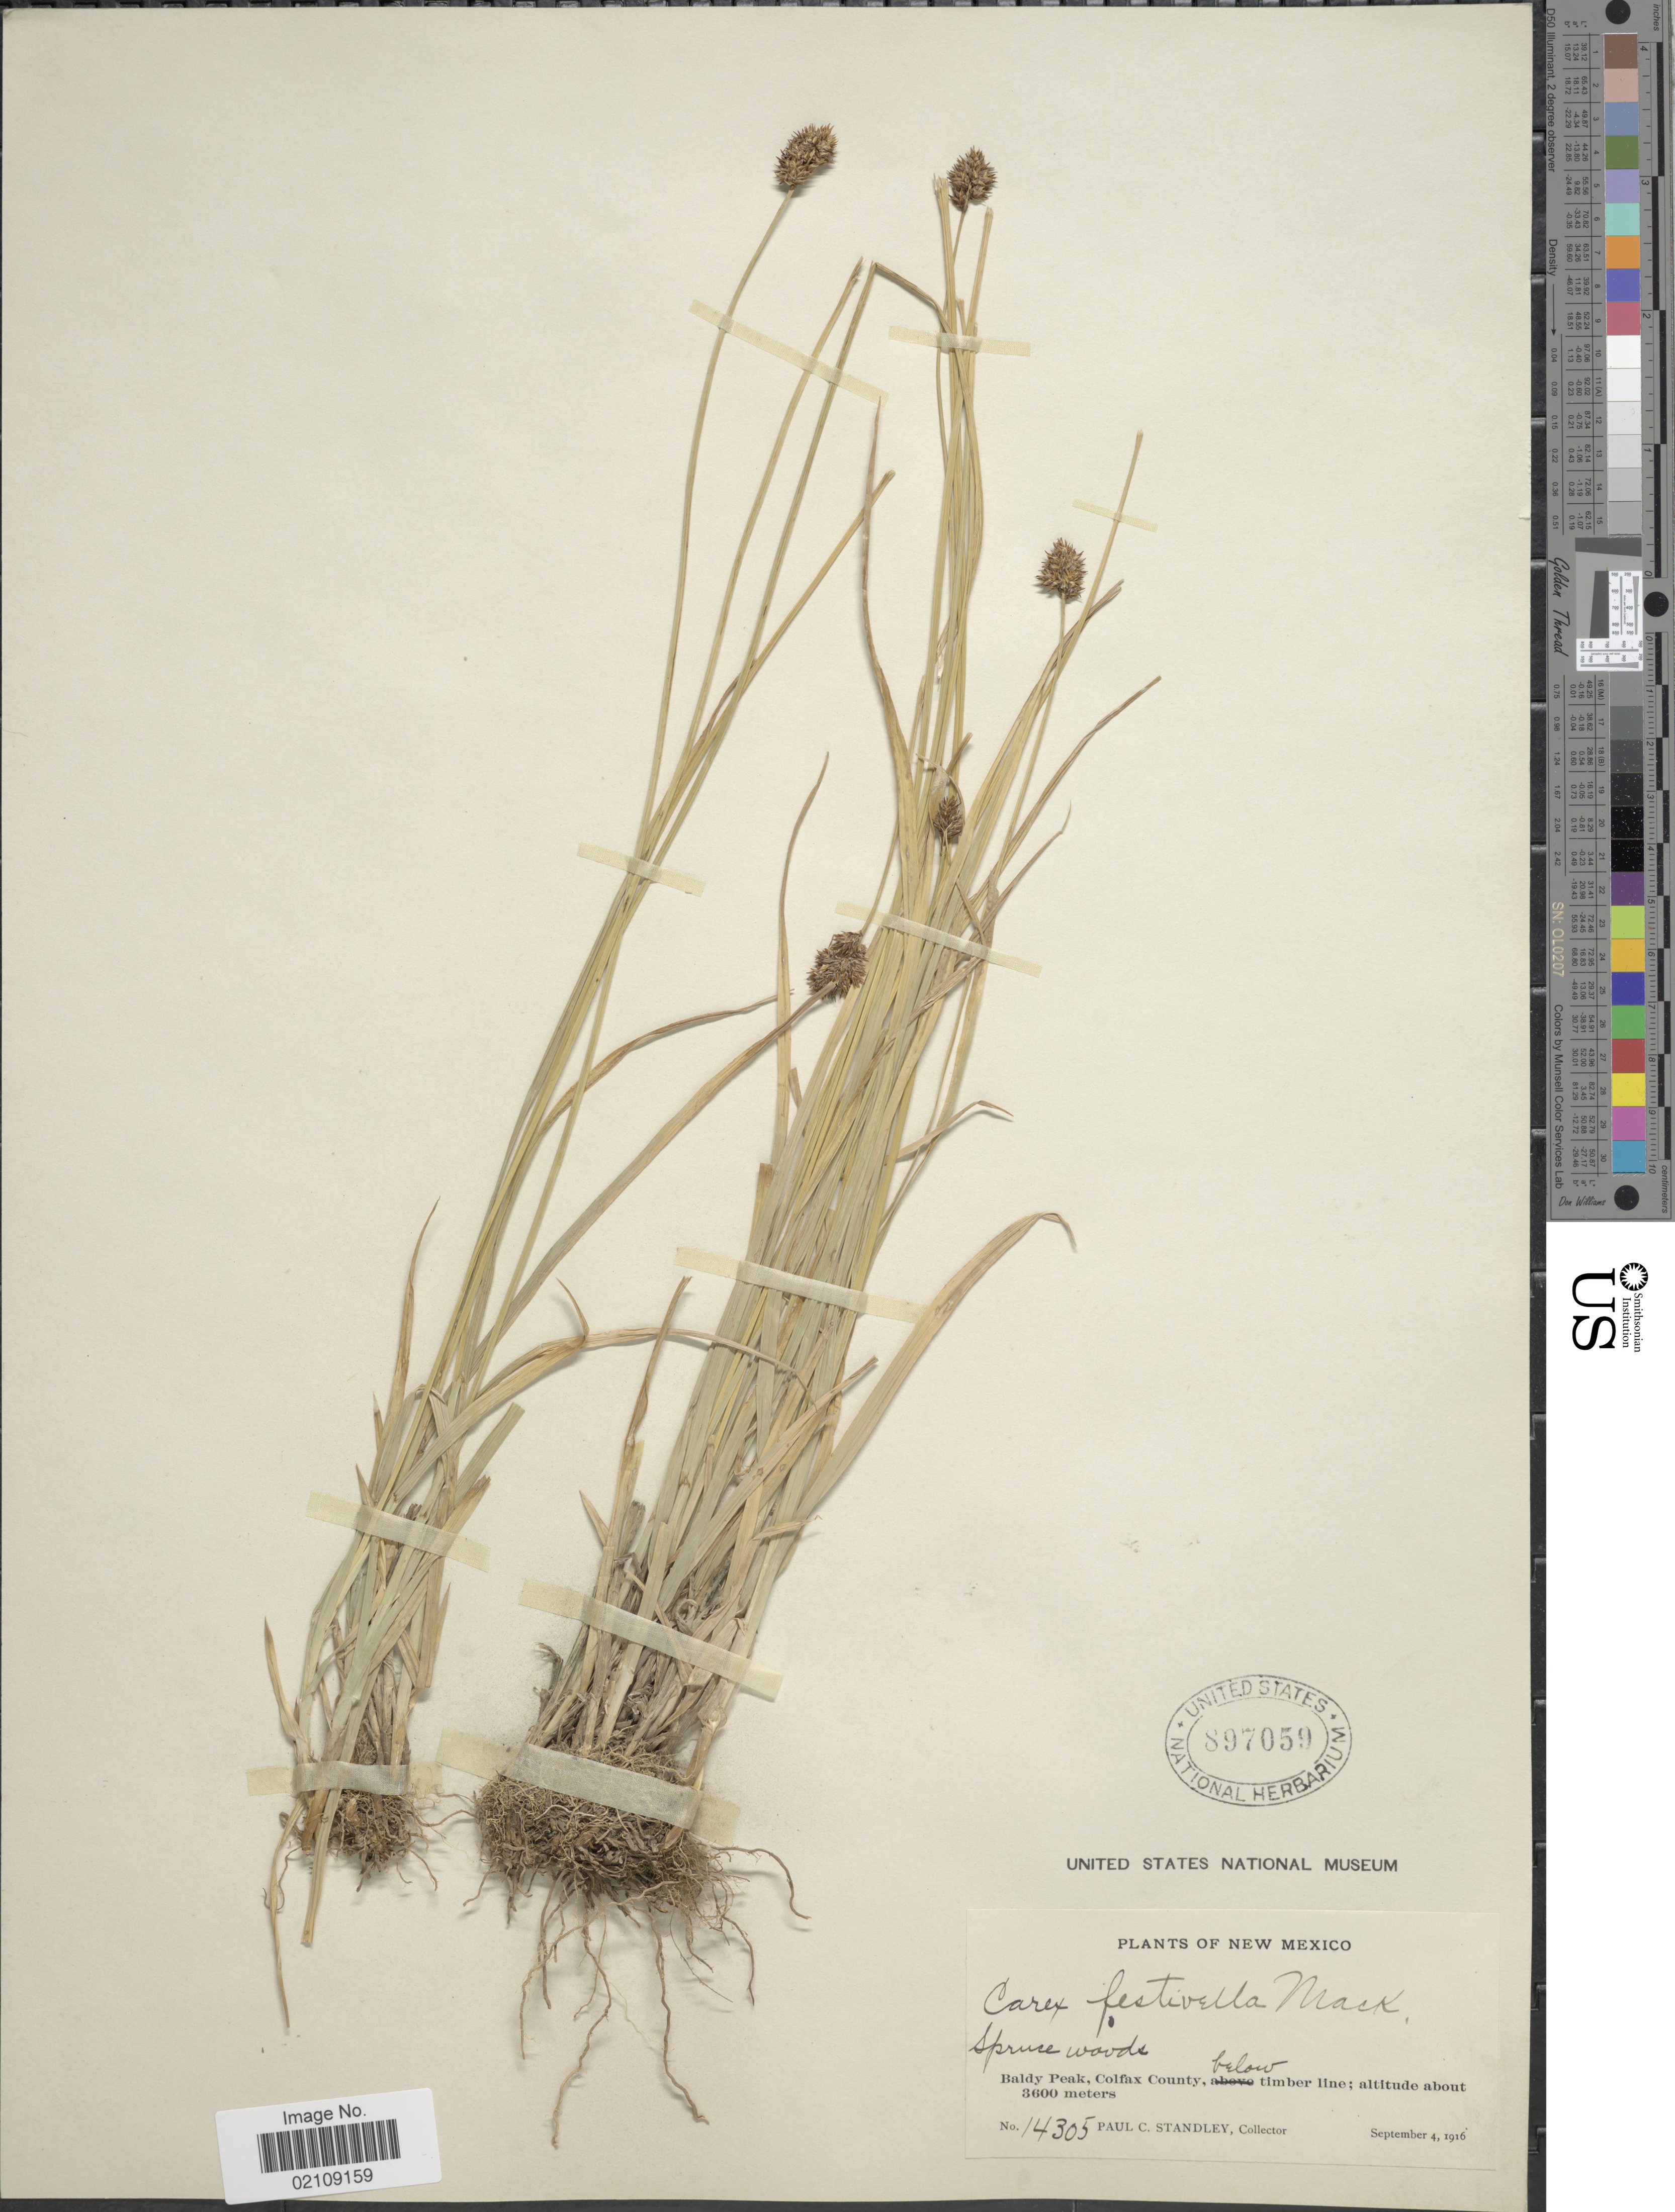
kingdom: Plantae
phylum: Tracheophyta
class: Liliopsida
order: Poales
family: Cyperaceae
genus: Carex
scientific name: Carex microptera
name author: Mack.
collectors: P. C. Standley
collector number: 14305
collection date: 1916-09-04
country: United States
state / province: New Mexico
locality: Baldy Peak, Colfax County, below timber line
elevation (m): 3600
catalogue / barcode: US 897059